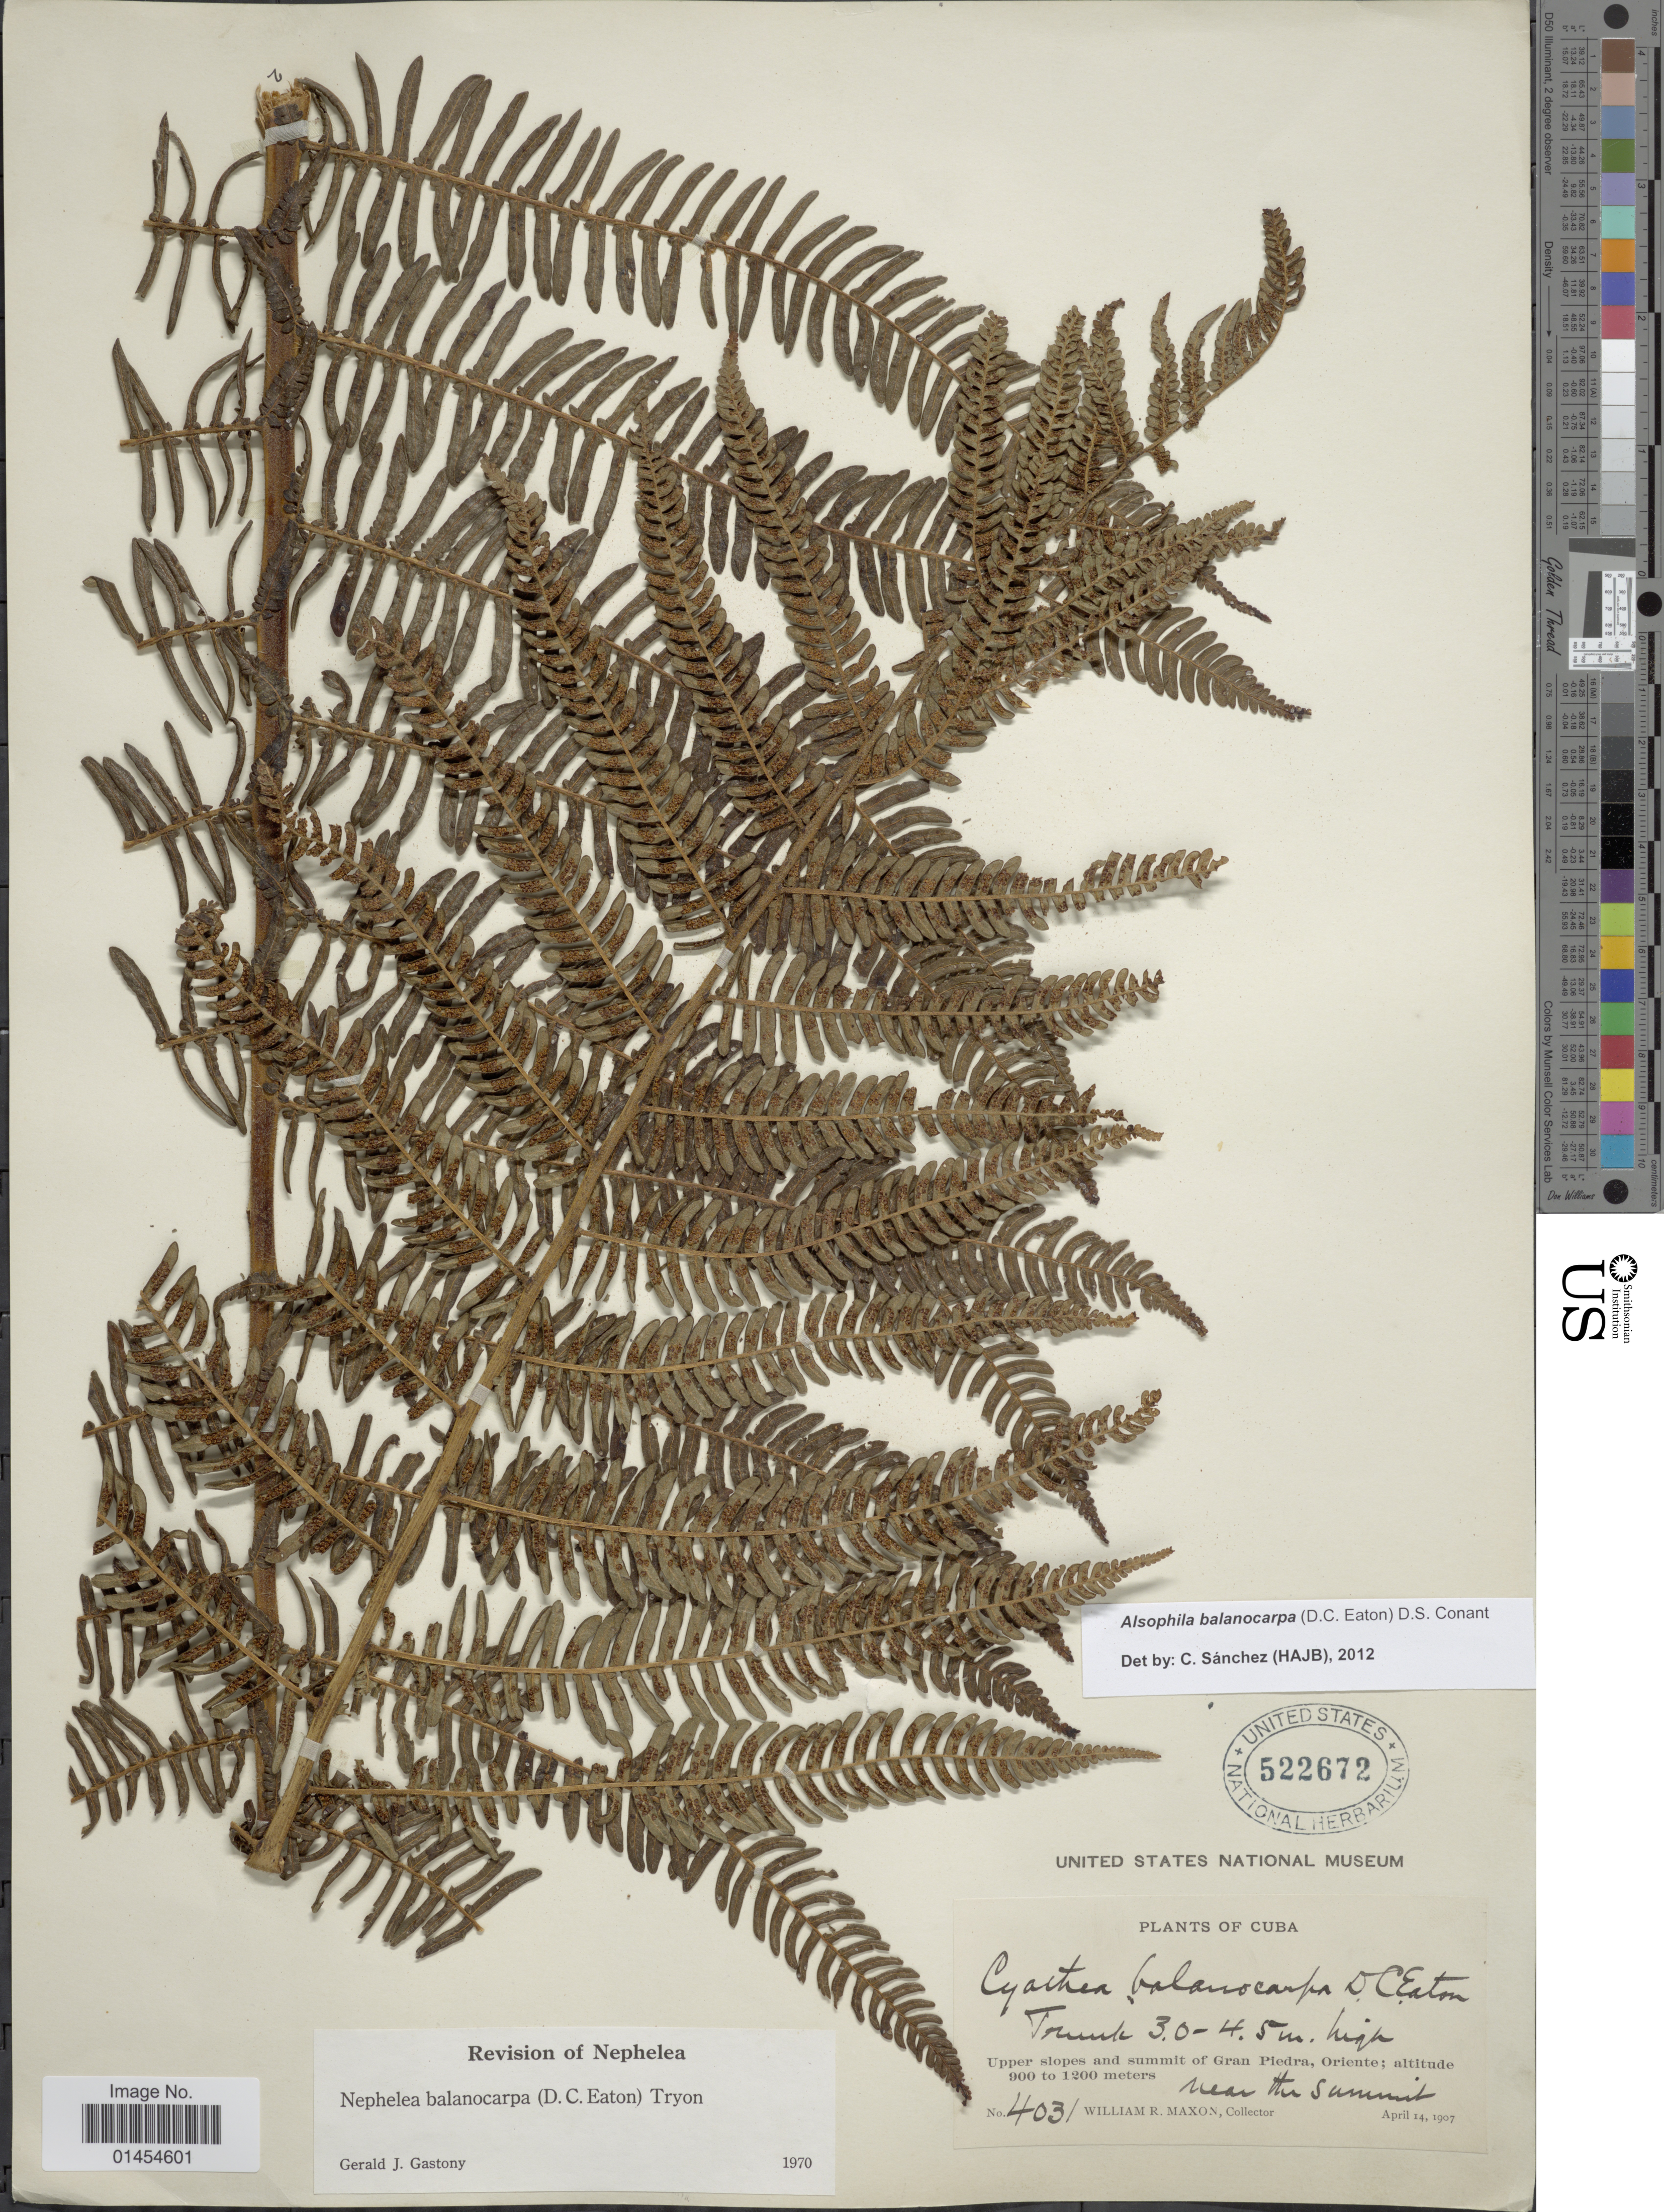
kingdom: Plantae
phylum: Tracheophyta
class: Polypodiopsida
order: Cyatheales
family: Cyatheaceae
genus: Alsophila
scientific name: Alsophila balanocarpa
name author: (D.C. Eaton) D.S. Conant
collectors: W. R. Maxon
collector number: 4031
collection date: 1907-04-14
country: Cuba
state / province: Oriente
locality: Upper slopes and summit of Gran Piedra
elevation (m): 900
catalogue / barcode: US 522672